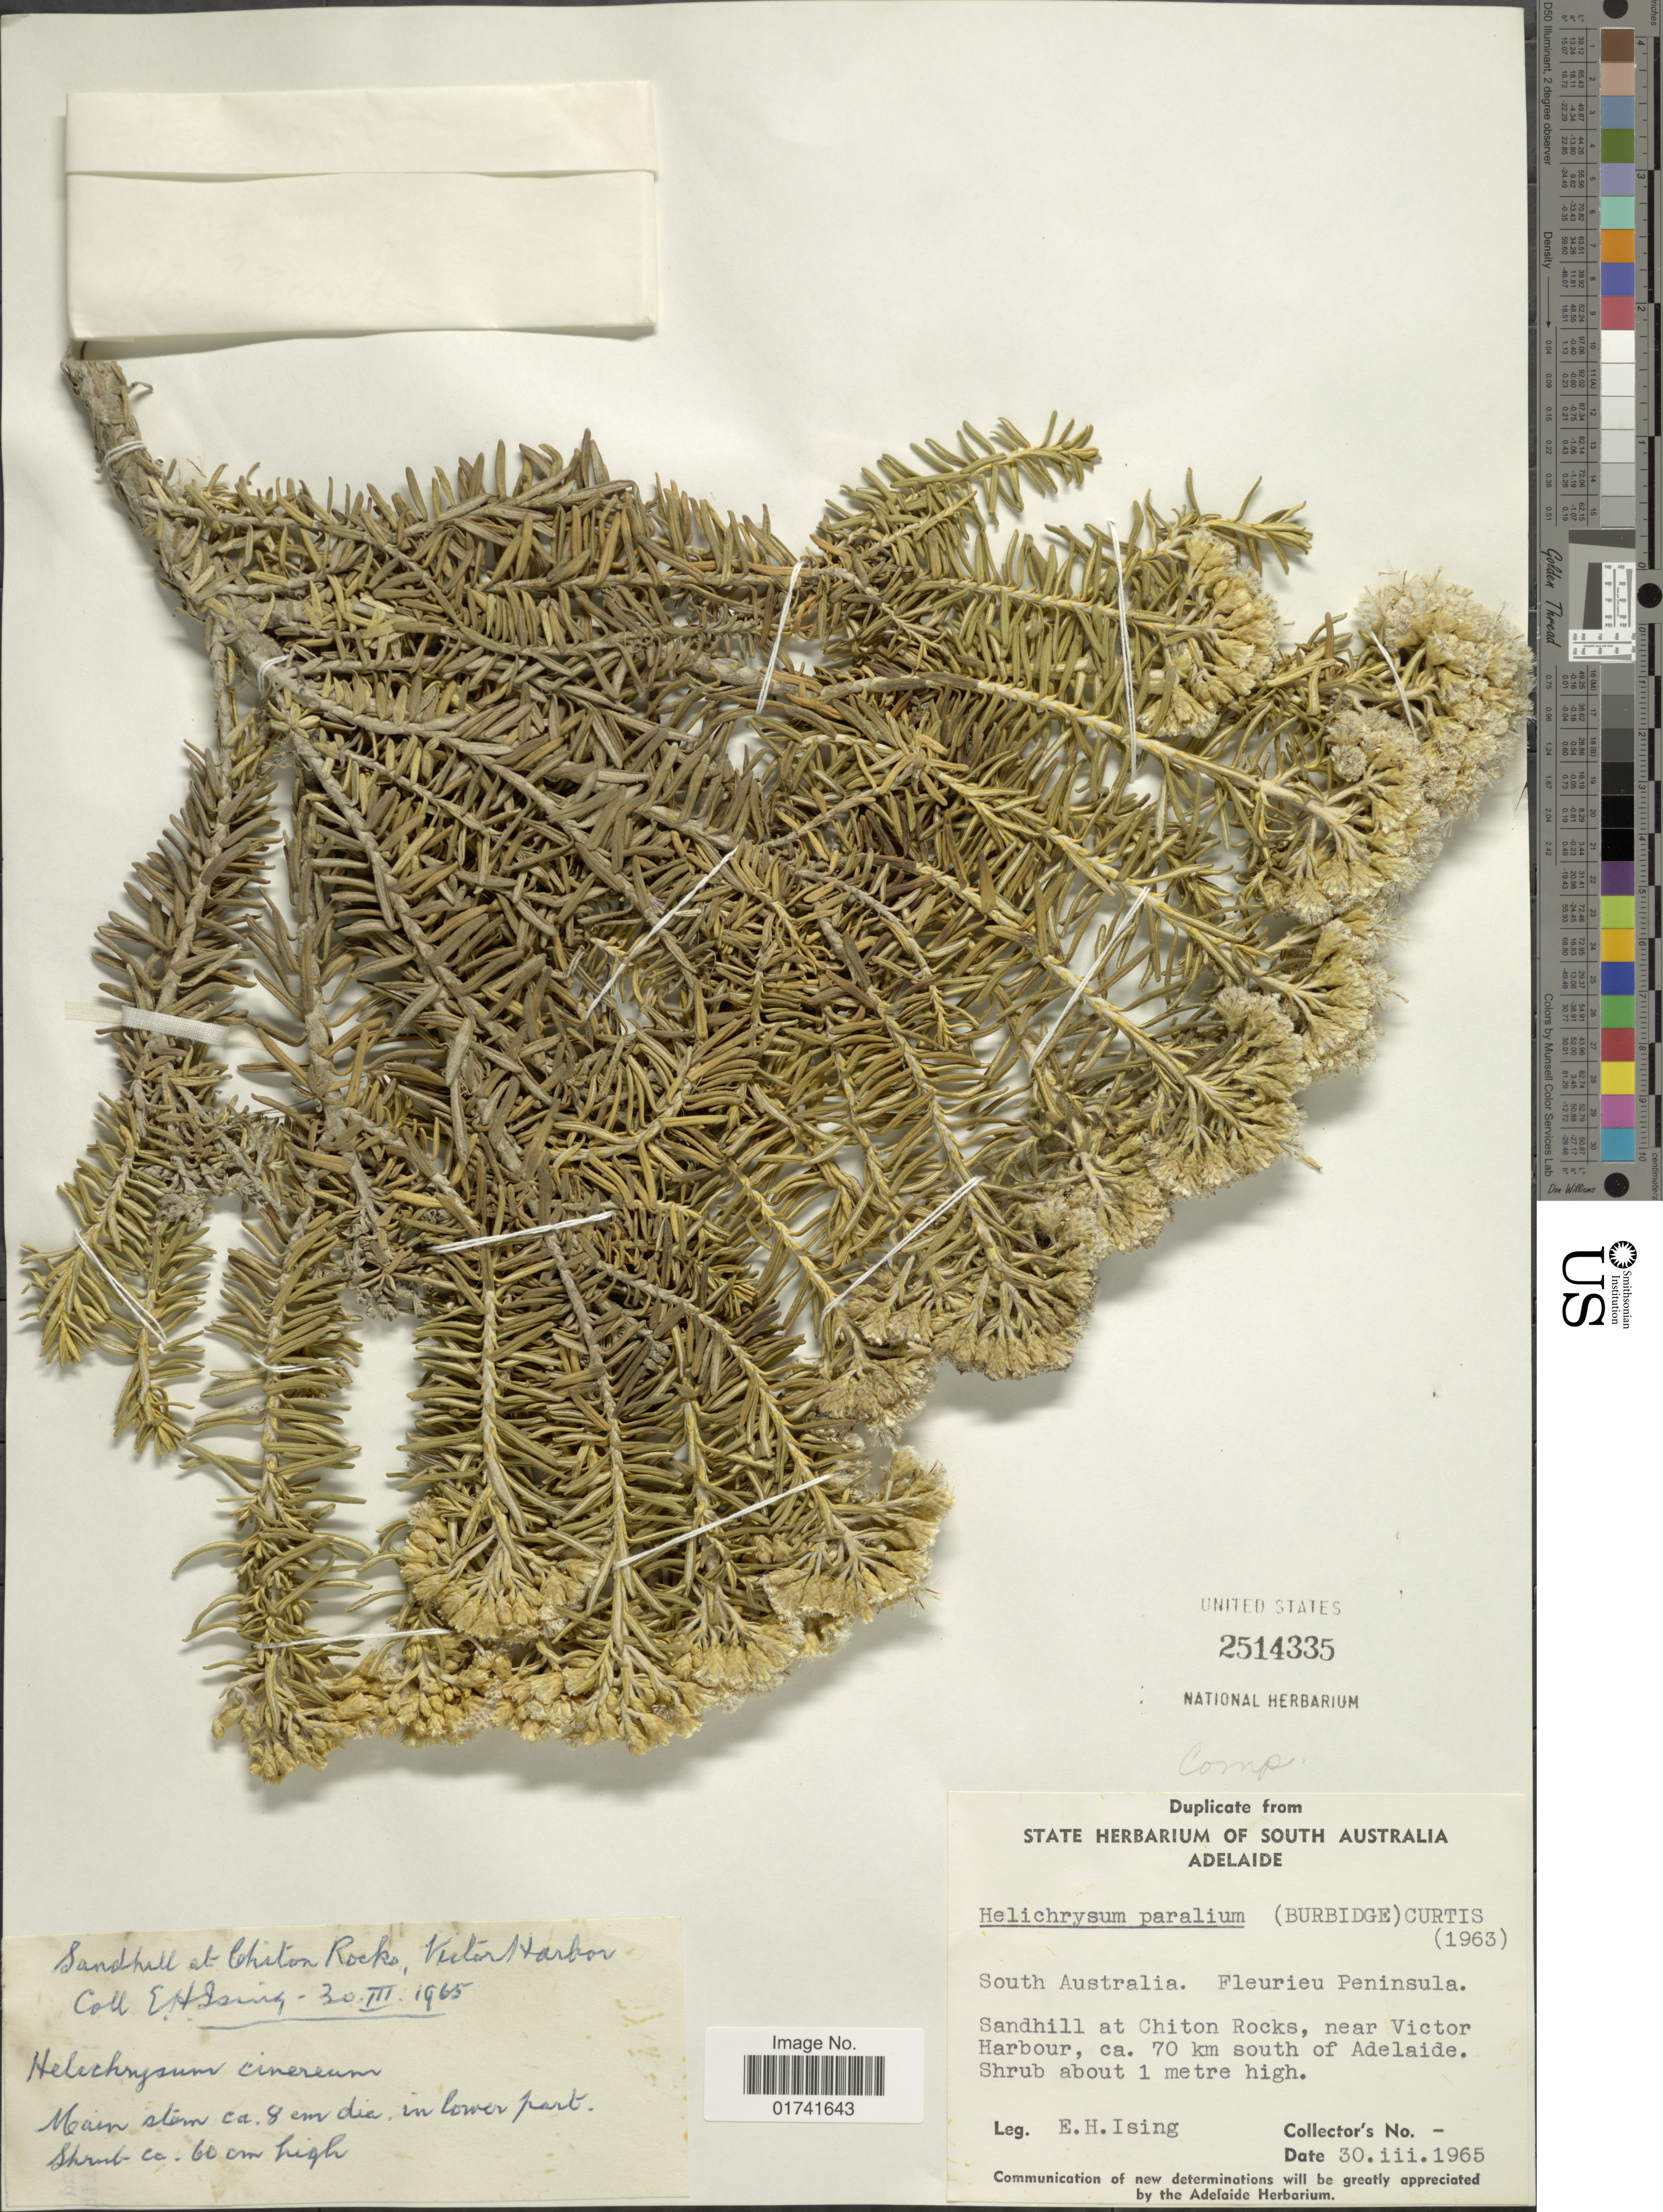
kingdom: Plantae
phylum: Tracheophyta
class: Magnoliopsida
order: Asterales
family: Asteraceae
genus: Ozothamnus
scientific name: Ozothamnus turbinatus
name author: DC.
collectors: E. Ising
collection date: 1965-03-30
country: Australia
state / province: South Australia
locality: Fleurieu Peninsula, Sandhill at Chiton Rocks, near Victor Harbor, ca. 70 km south of Adelaide.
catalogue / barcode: US 2514335